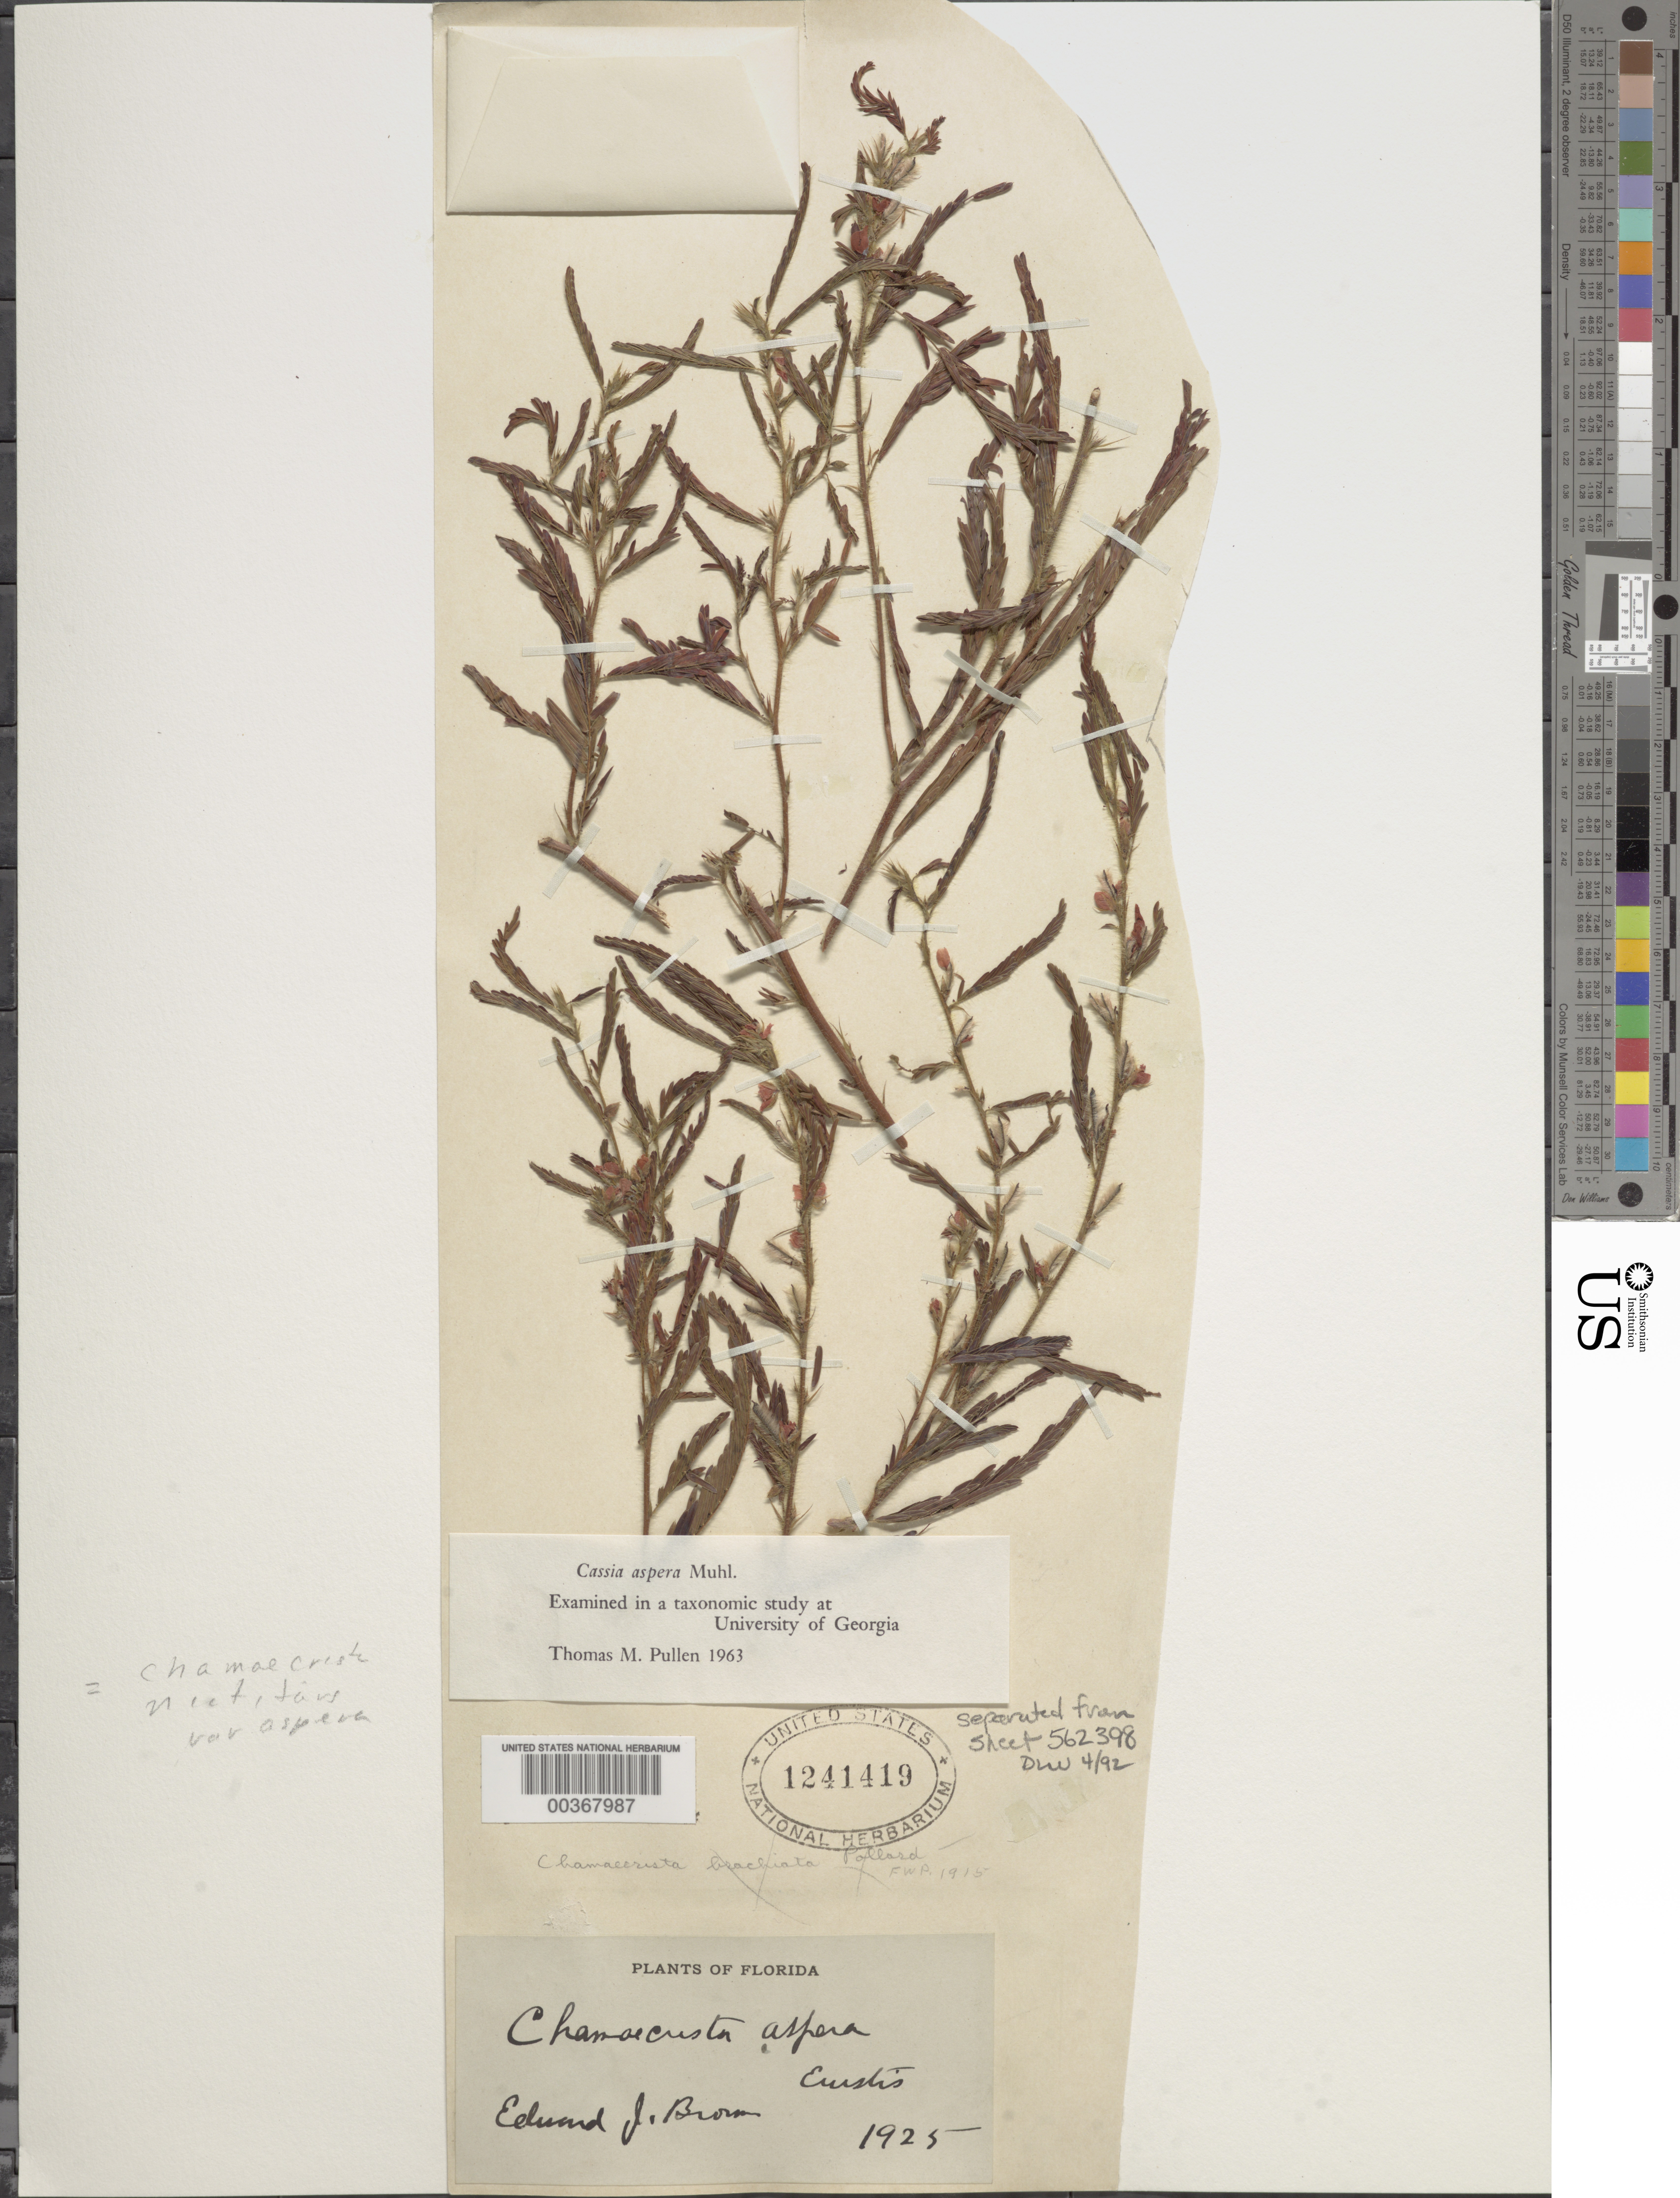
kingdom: Plantae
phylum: Tracheophyta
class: Magnoliopsida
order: Fabales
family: Fabaceae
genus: Chamaecrista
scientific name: Chamaecrista nictitans var. aspera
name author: (Muhl. ex Elliot) H.S. Irwin & Barneby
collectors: E. J. Brown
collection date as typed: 1925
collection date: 1925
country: United States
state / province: Florida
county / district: Lake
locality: Eustis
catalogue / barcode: US 1241419